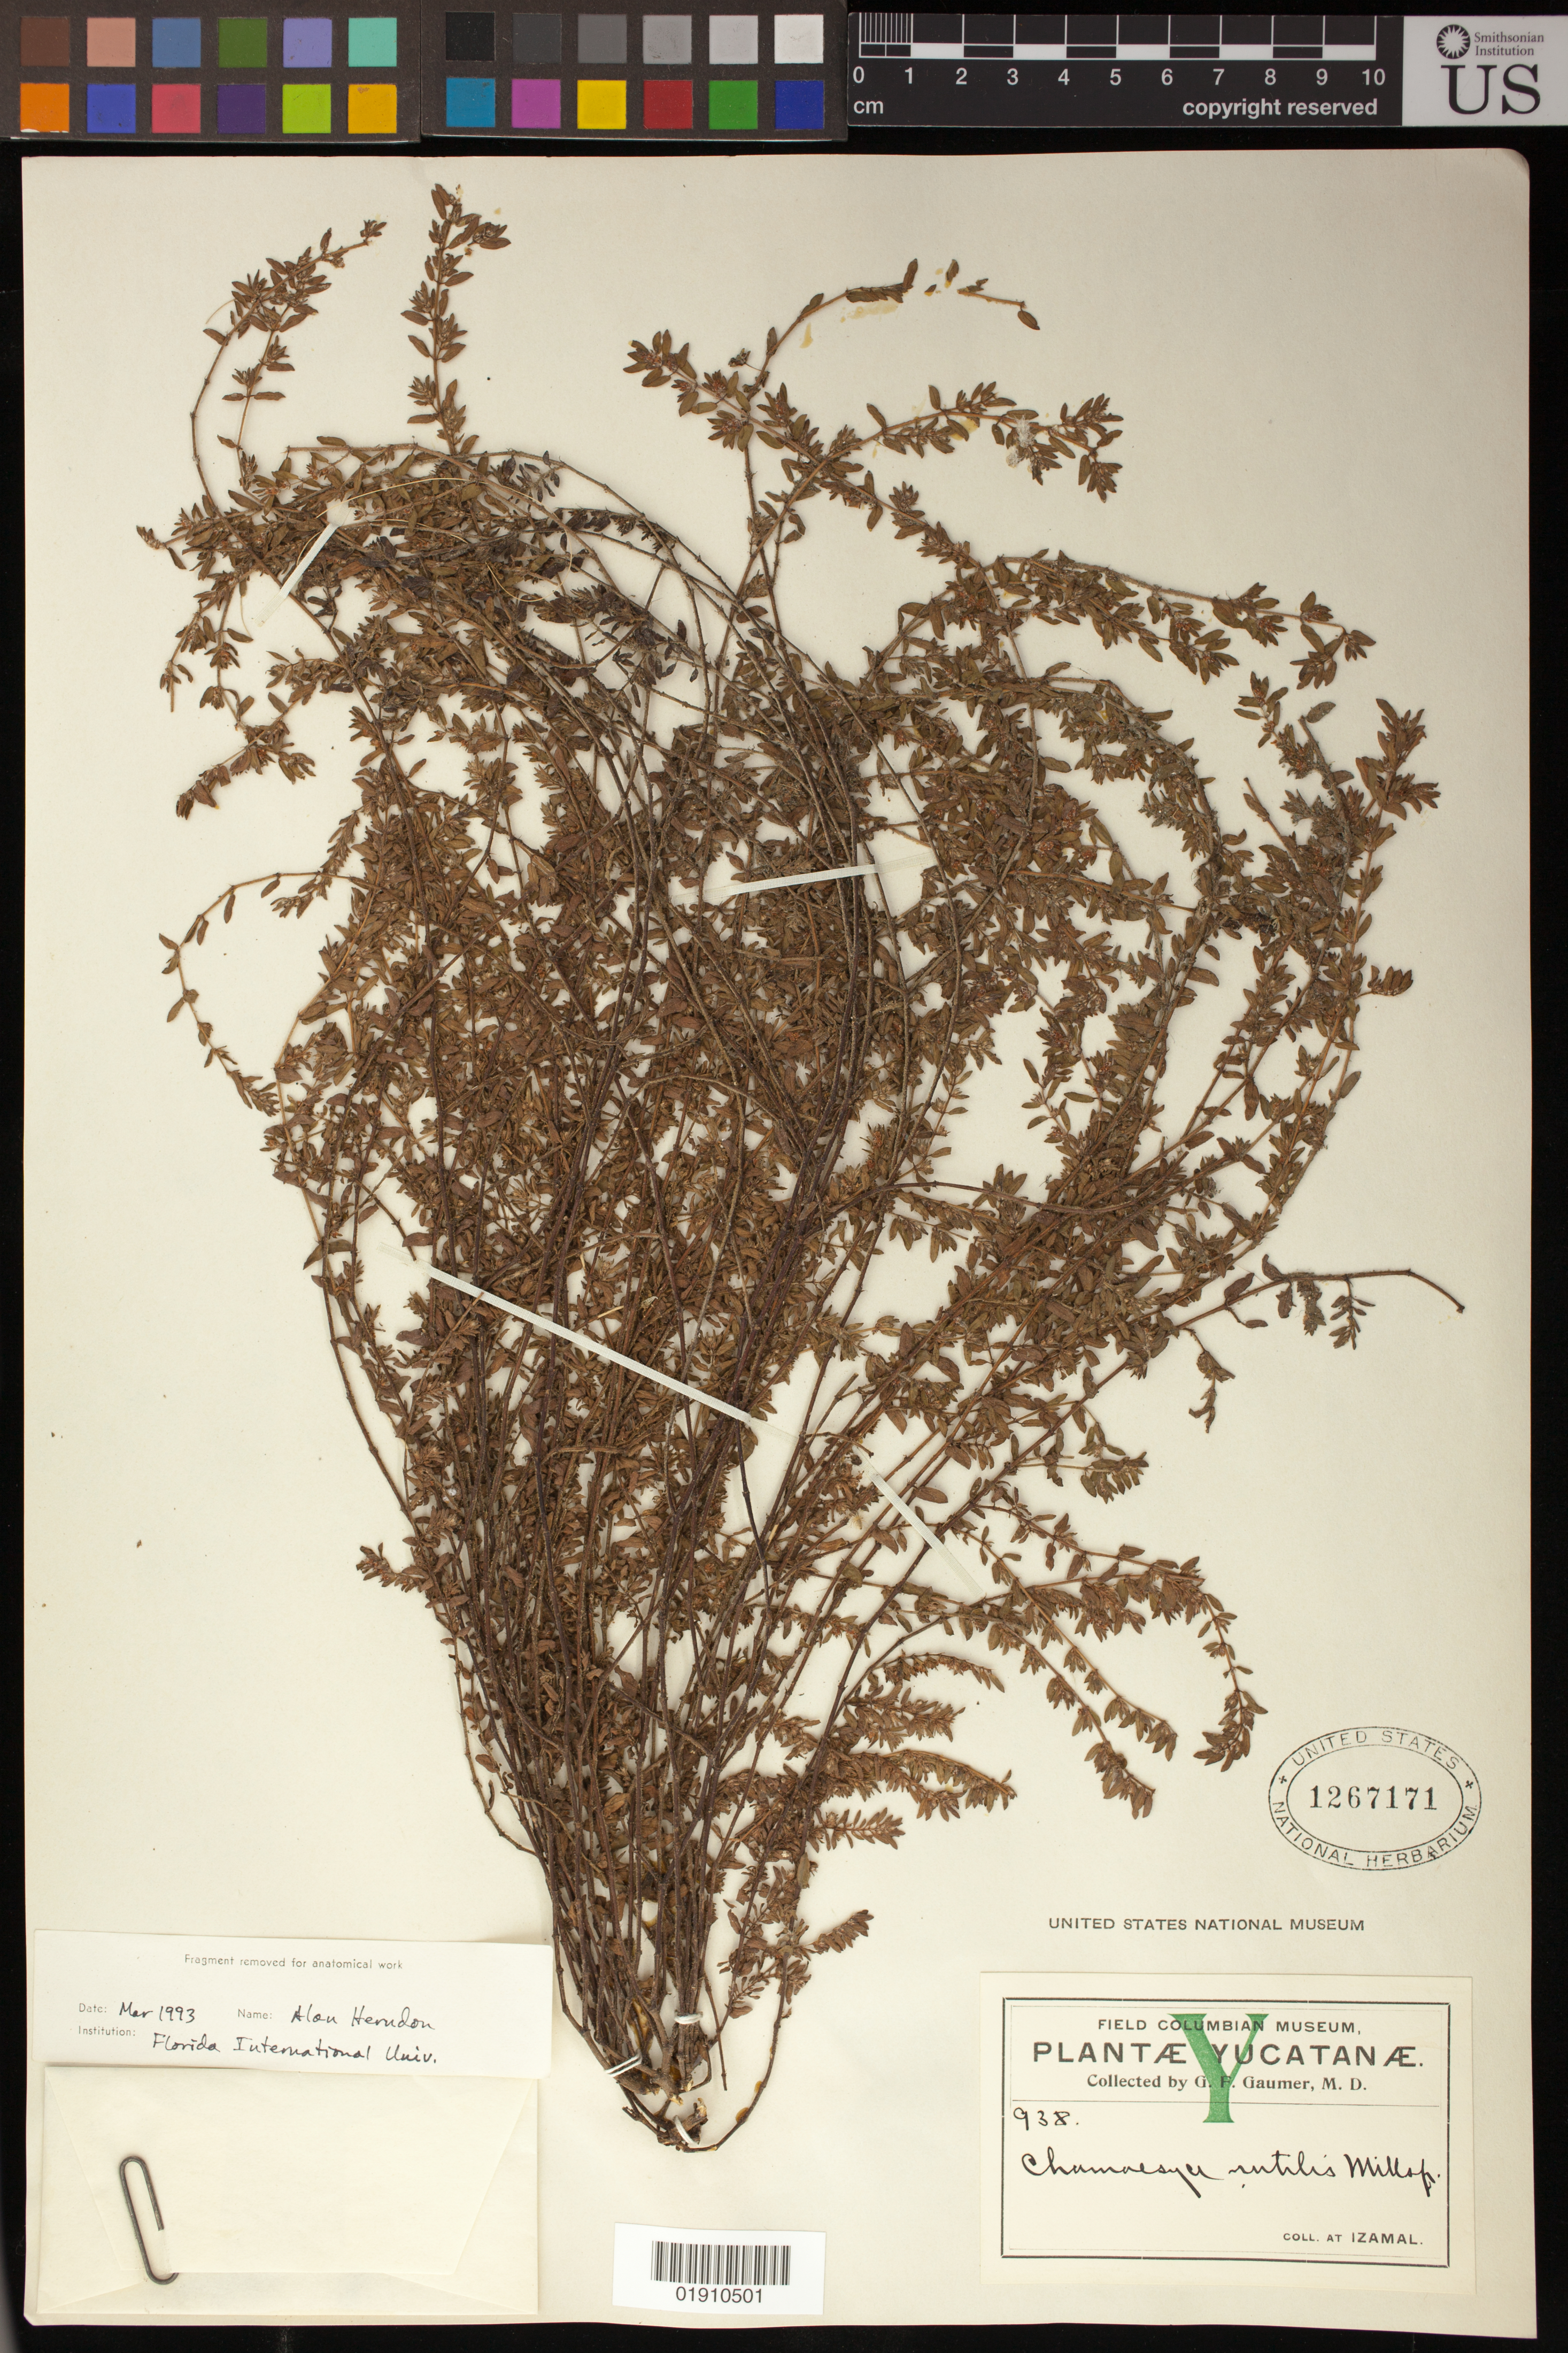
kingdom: Plantae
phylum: Tracheophyta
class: Magnoliopsida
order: Malpighiales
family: Euphorbiaceae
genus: Euphorbia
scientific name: Euphorbia rutilis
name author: (Millsp.) Standl. & Steyerm.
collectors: G. F. Gaumer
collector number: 938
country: Mexico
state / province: Yucatán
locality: Izamal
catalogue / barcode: US 1267171